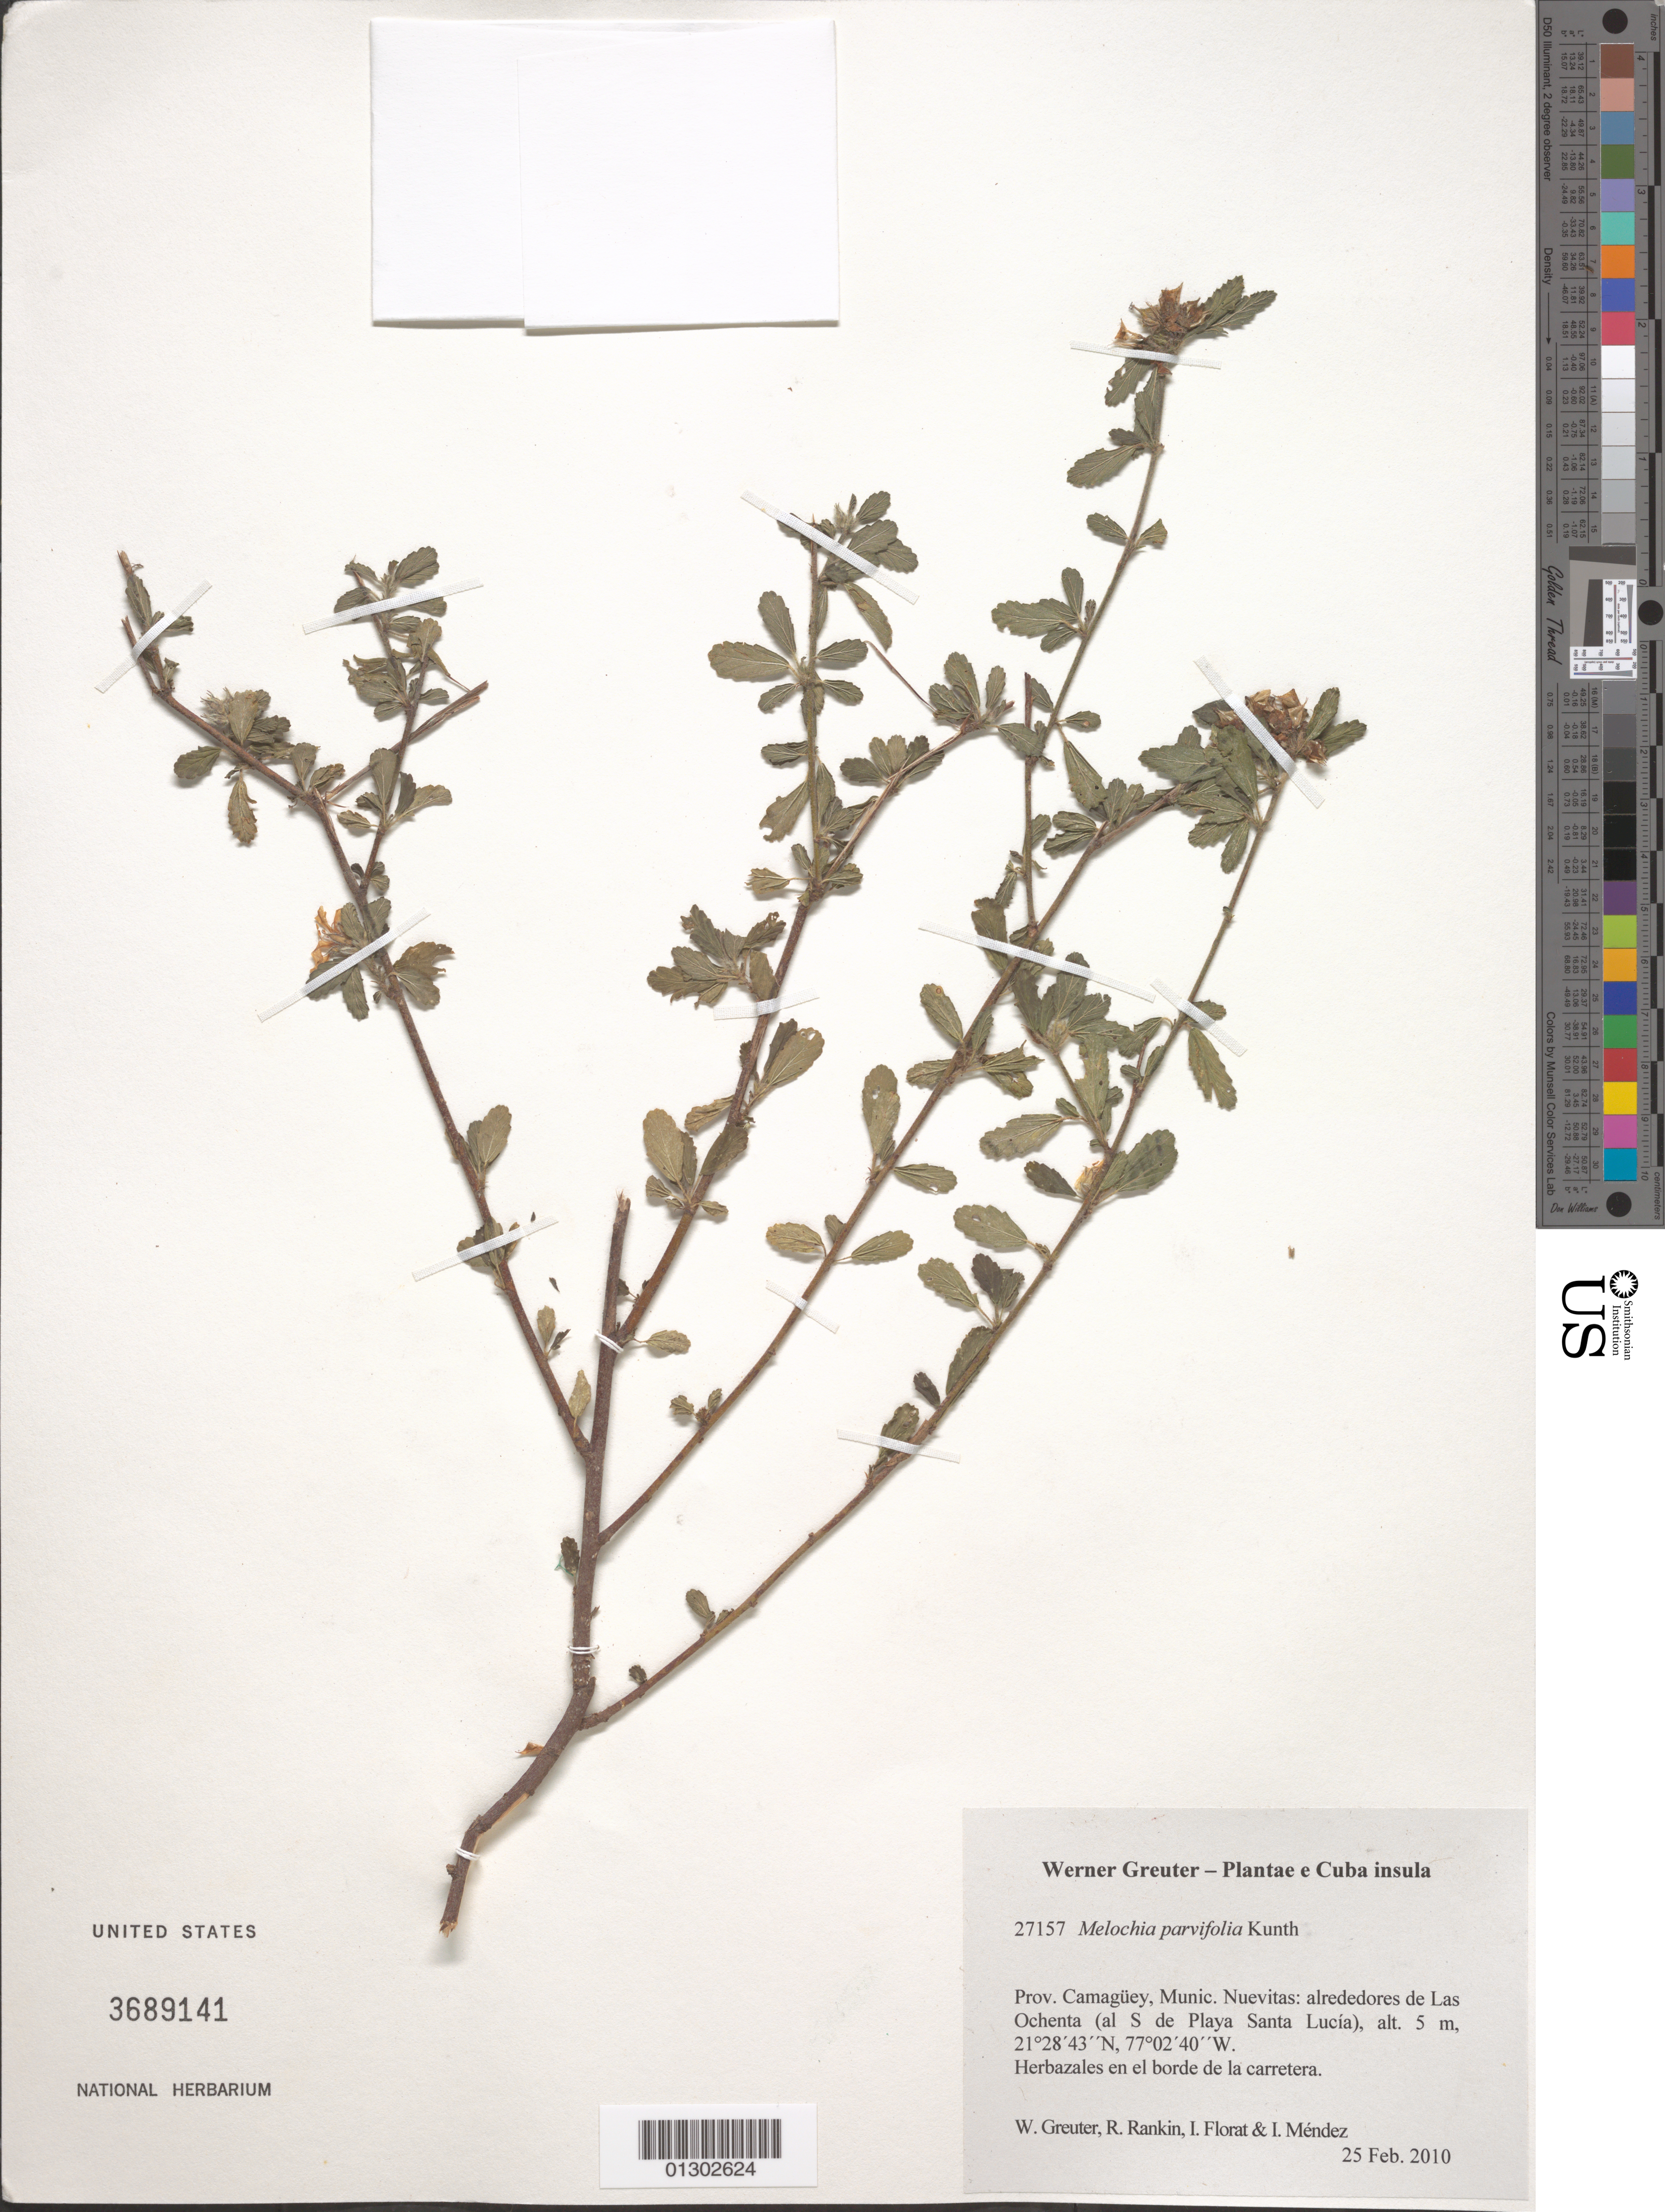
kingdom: Plantae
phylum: Tracheophyta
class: Magnoliopsida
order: Malvales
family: Malvaceae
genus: Melochia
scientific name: Melochia parvifolia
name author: Kunth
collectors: W. R. Greuter, R. Rankin Rodriguez, I. Florat & I. Méndez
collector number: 27157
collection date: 2010-02-25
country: Cuba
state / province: Camagüey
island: Cuba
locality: Munic. Nuevitas: alrededores de Las Ochenta (al S de Playa Santa Lucía).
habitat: Herbazales en el borde de la carretera.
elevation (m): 5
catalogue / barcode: US 3689141